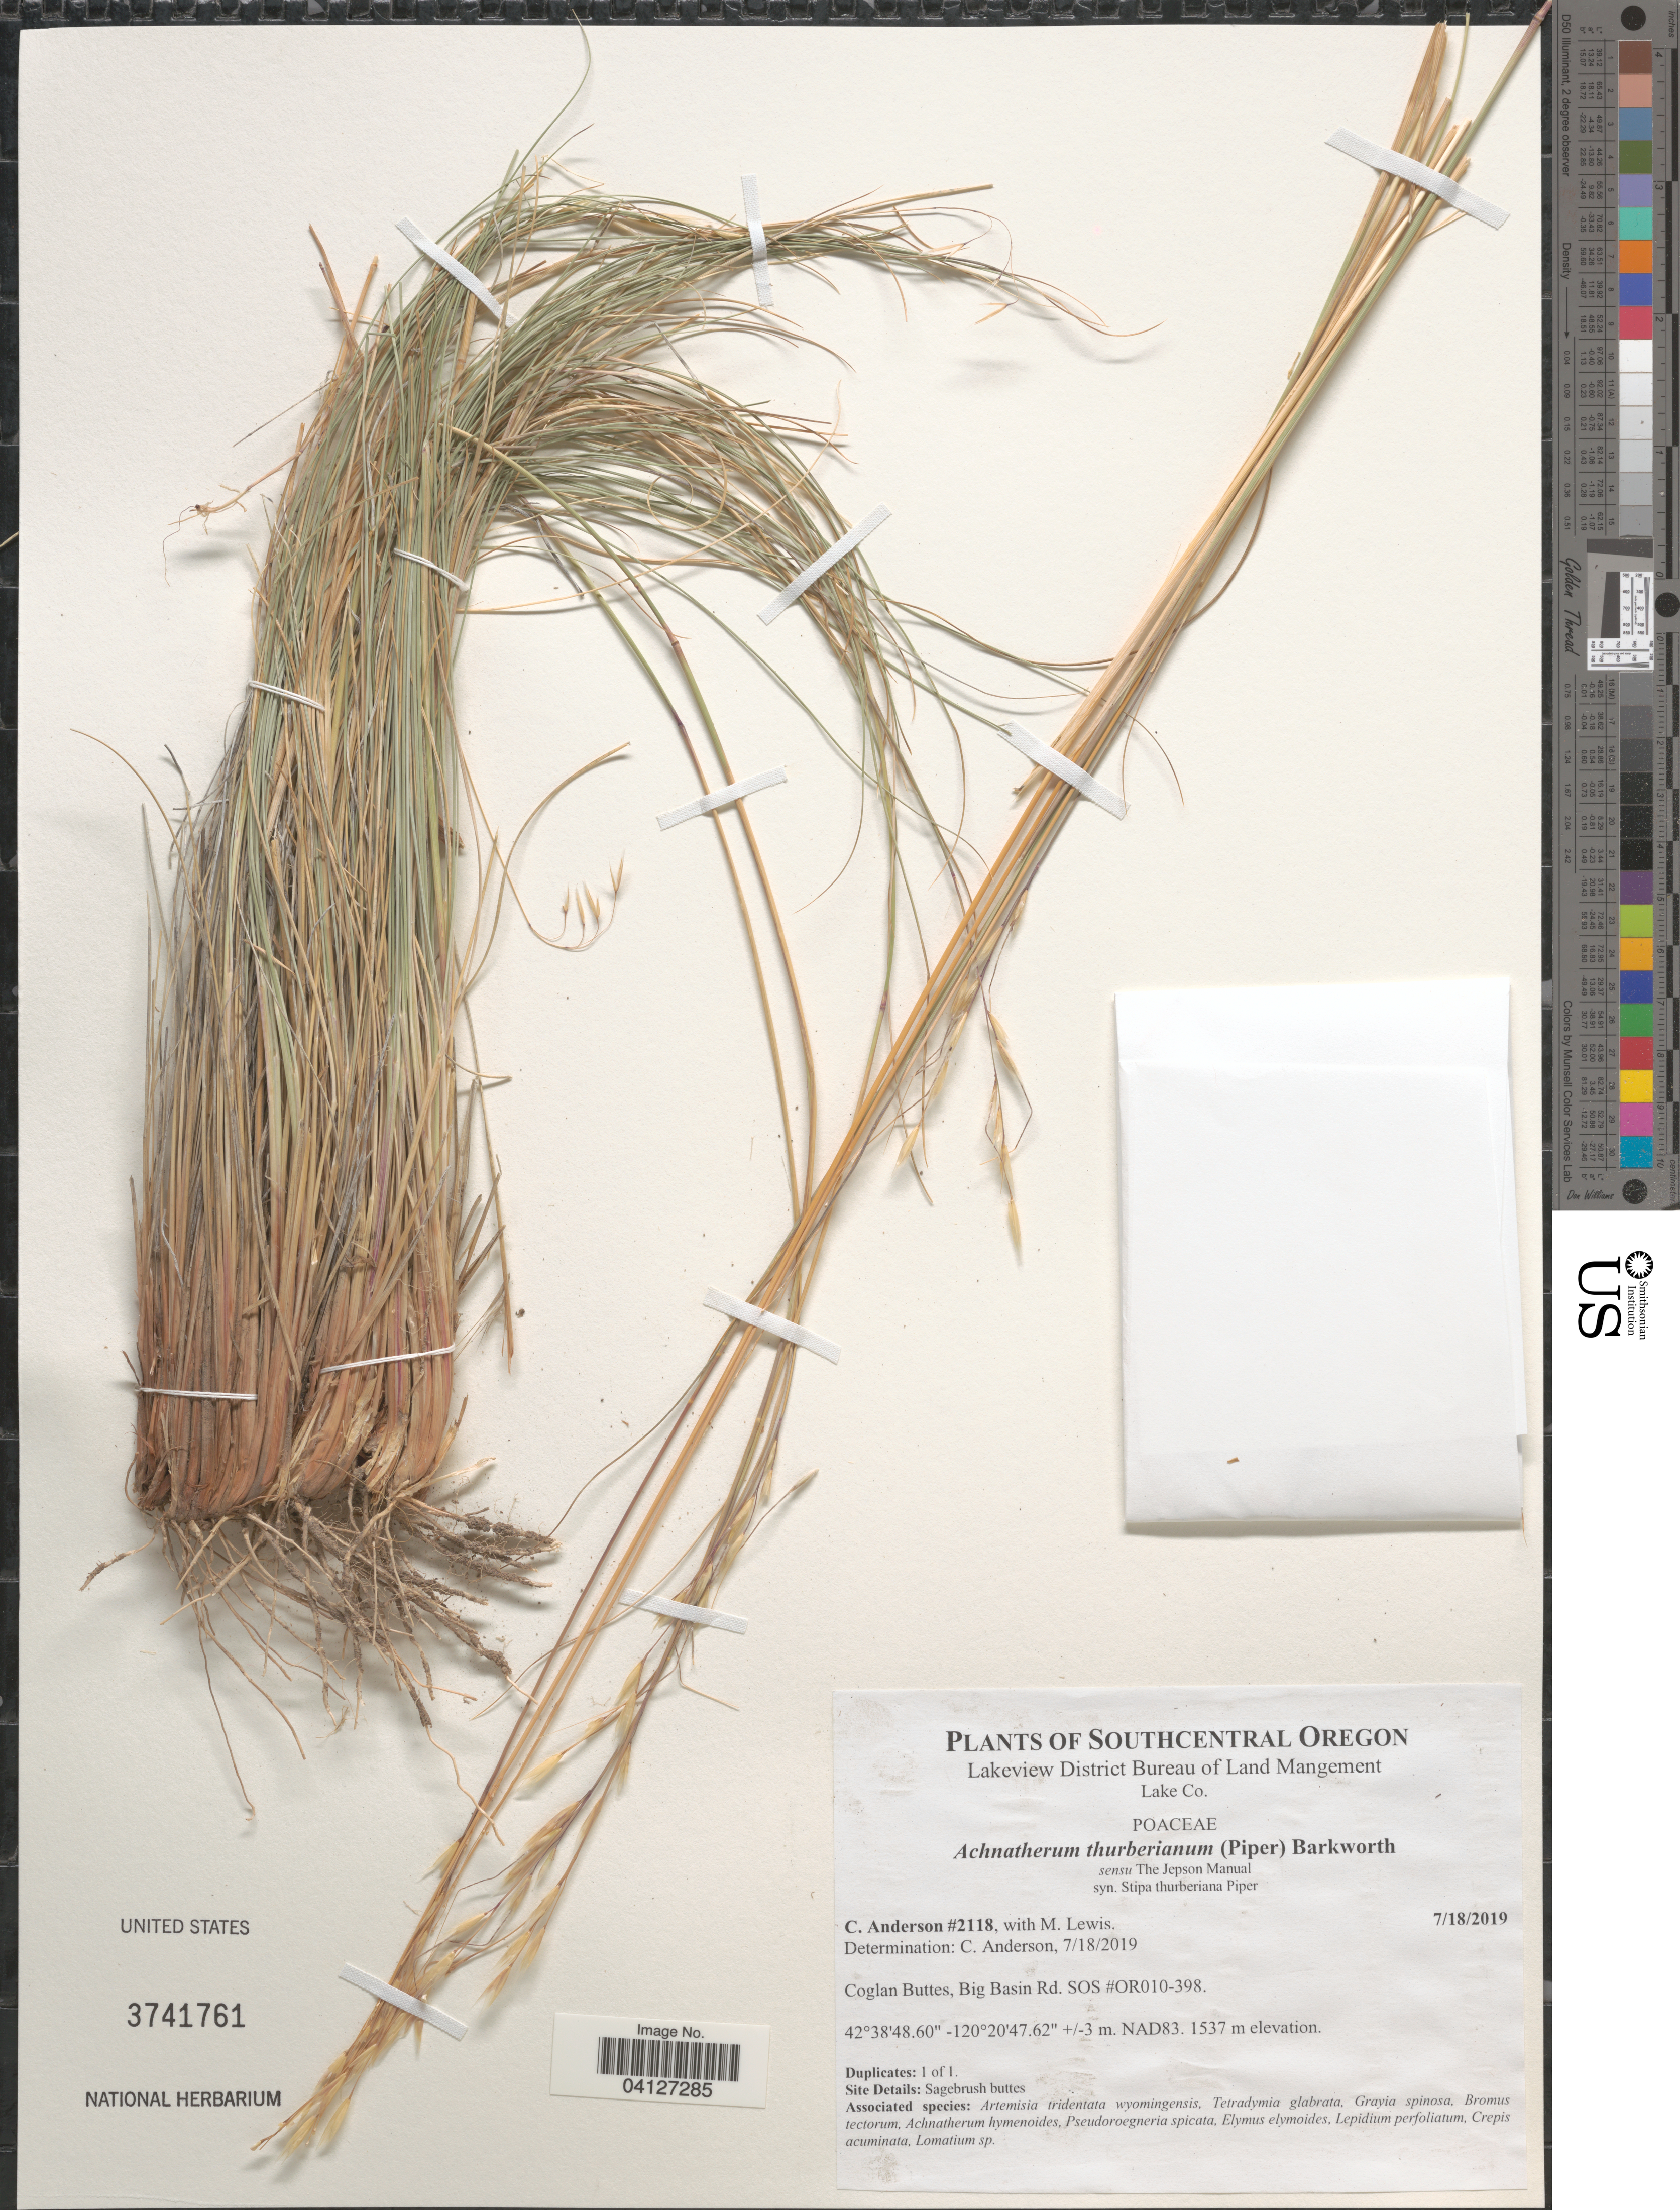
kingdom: Plantae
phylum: Tracheophyta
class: Liliopsida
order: Poales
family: Poaceae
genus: Achnatherum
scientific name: Achnatherum thurberianum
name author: (Piper) Barkworth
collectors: C. Anderson & M. Lewis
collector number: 2118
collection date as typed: Transcribed d/m/y: 18/7/2019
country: United States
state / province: Oregon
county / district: Lake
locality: Southcentral Oregon. Lake Co. Coglan Buttes, Big Basin Rd. SOS #OR010-398. +/-3 m. NAD83.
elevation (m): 1537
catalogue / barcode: US 3741761